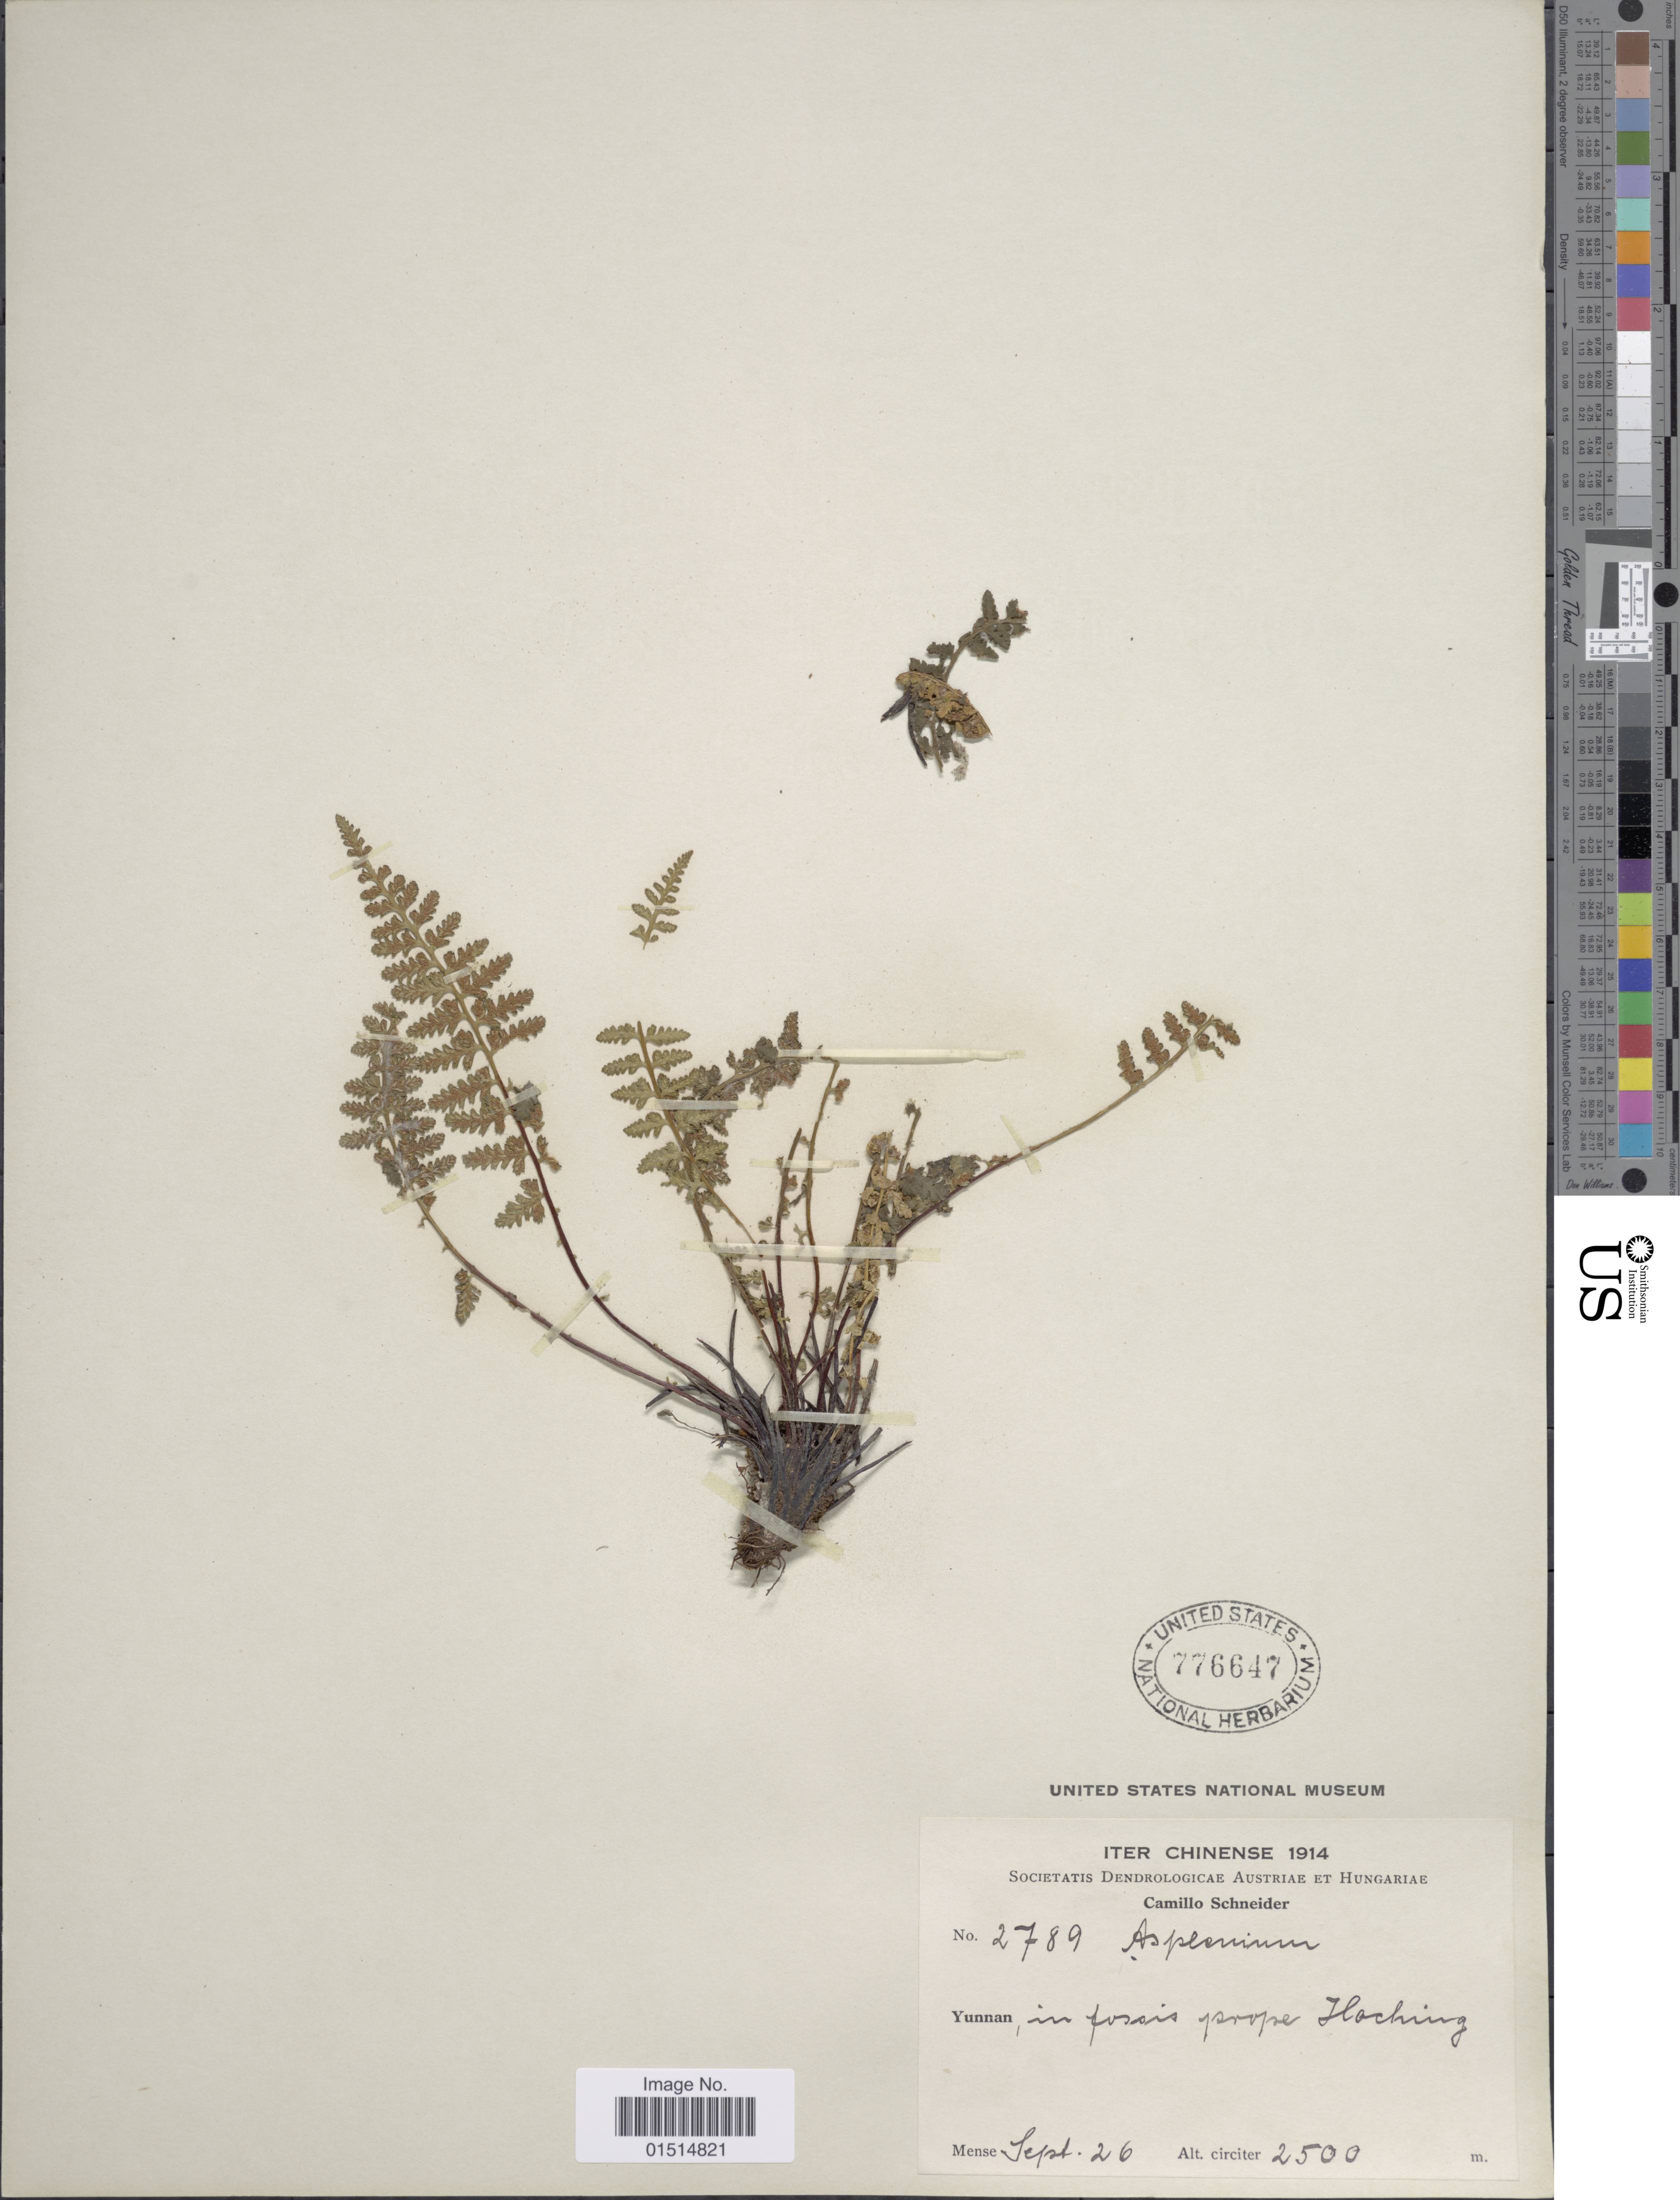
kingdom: Plantae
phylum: Tracheophyta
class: Polypodiopsida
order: Polypodiales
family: Aspleniaceae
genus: Asplenium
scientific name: Asplenium exiguum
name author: Bedd.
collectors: C. K. Schneider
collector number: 2789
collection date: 1914-09-26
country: China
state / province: Yunnan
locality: In forest prope Hoaching [interpreted]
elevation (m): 2500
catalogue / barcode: US 776647